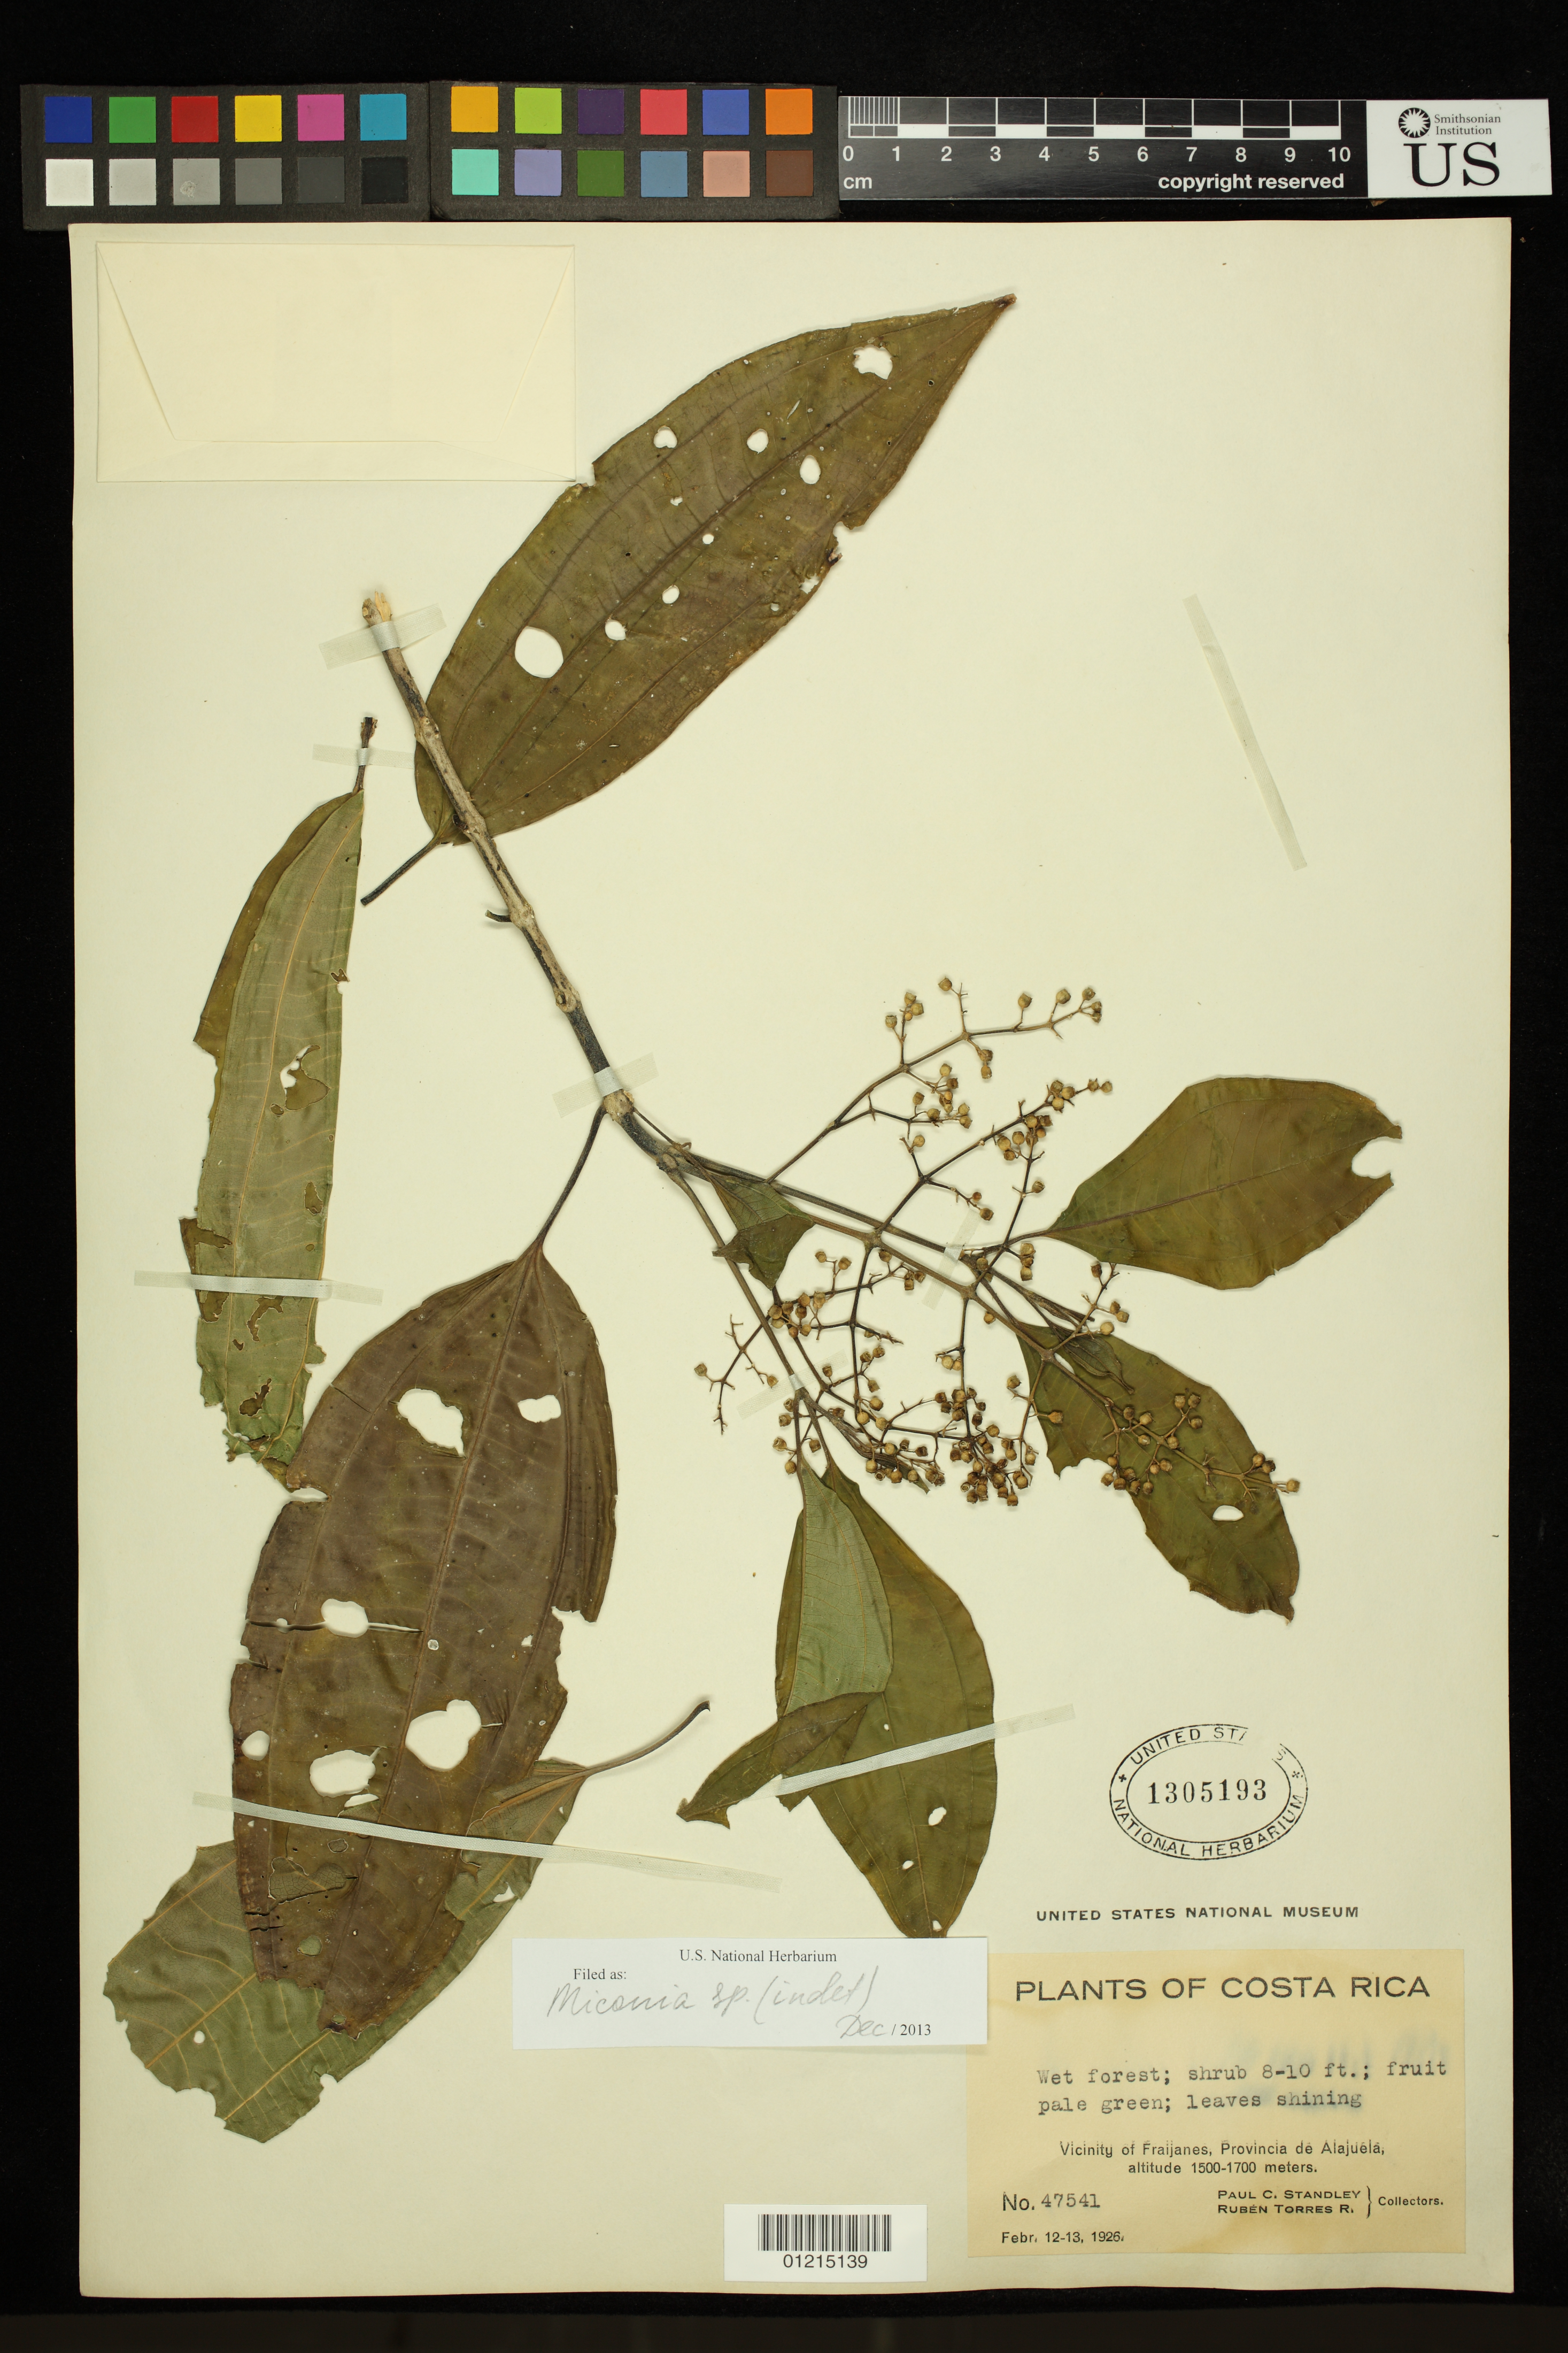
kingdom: Plantae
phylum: Tracheophyta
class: Magnoliopsida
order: Myrtales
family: Melastomataceae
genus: Miconia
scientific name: Miconia sp.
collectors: P. C. Standley & R. Torres Rojas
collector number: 47541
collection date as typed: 12 Feb 1926 to 13 Feb 1926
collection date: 1926-02-12,1926-02-13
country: Costa Rica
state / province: Alajuela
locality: Vicinity of Fraijanes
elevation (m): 1500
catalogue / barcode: US 1305193